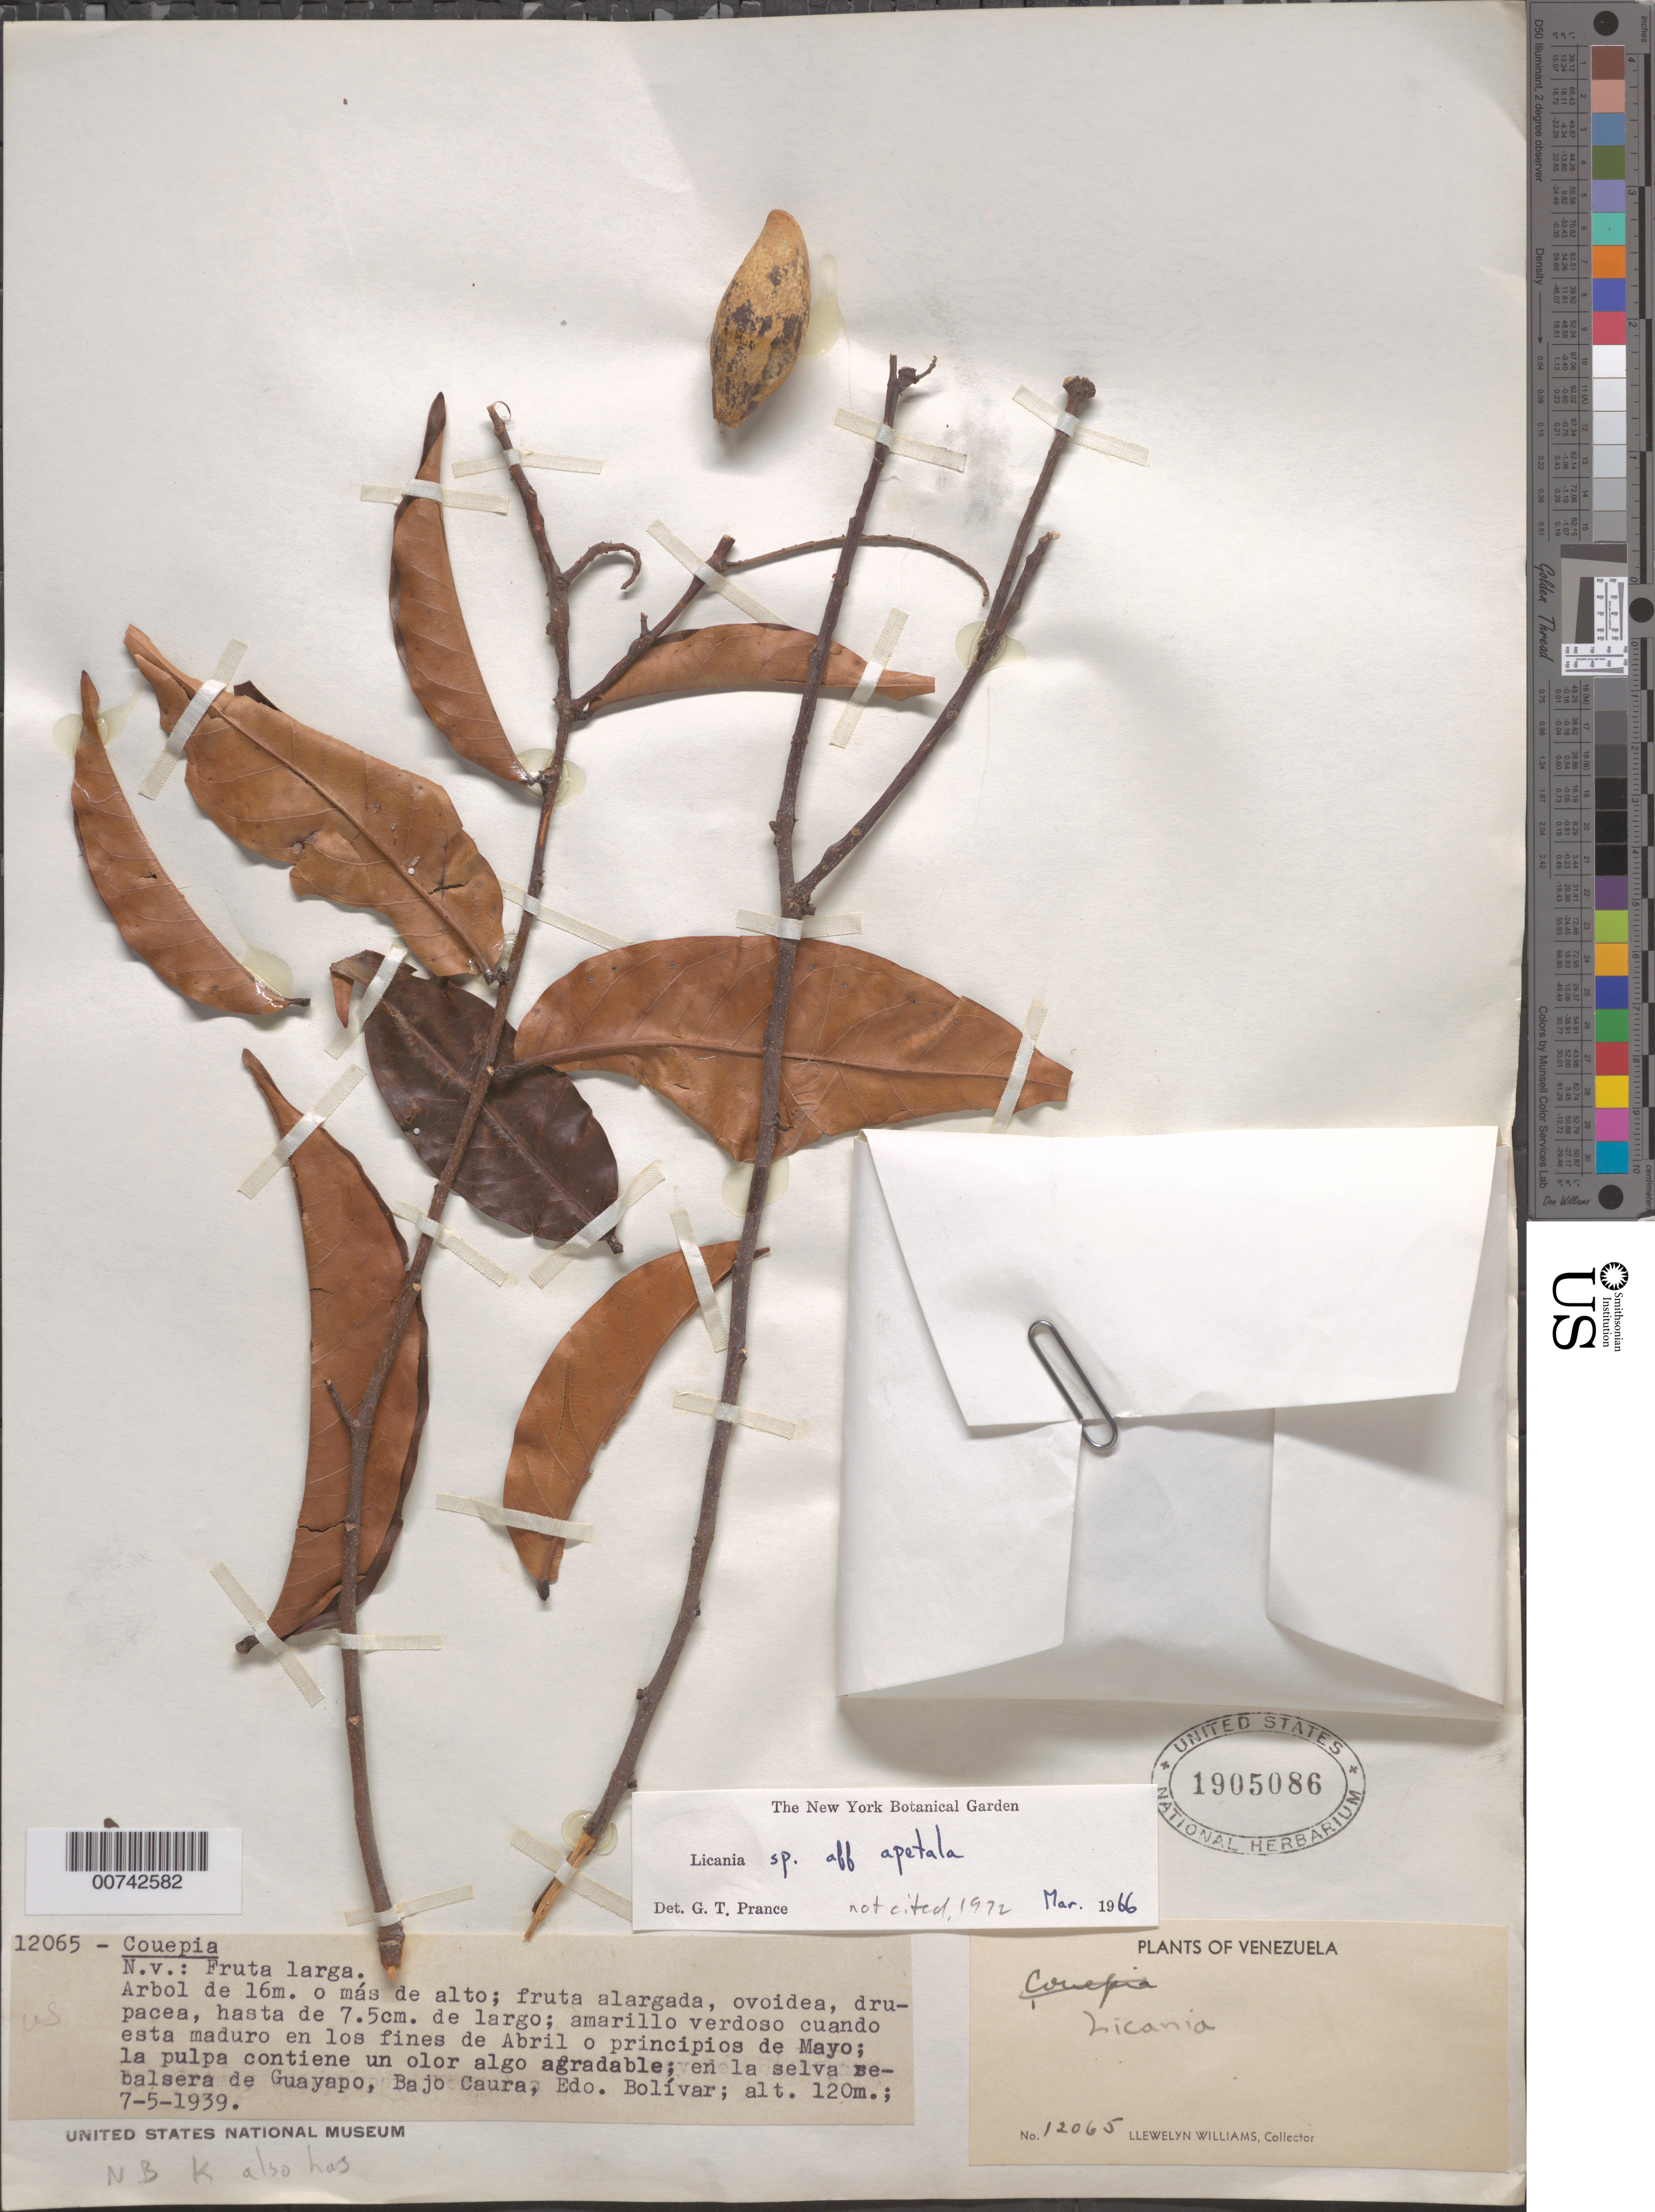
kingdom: Plantae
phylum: Tracheophyta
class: Magnoliopsida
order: Malpighiales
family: Chrysobalanaceae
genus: Leptobalanus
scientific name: Leptobalanus apetalus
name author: (E. Mey.) Sothers & Prance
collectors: Ll. Williams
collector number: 12065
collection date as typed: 7-May-39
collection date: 1939-05-07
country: Venezuela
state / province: Bolívar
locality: Guayapo, Bajo Caura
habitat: Selva rebalsera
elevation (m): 120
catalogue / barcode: US 1905086